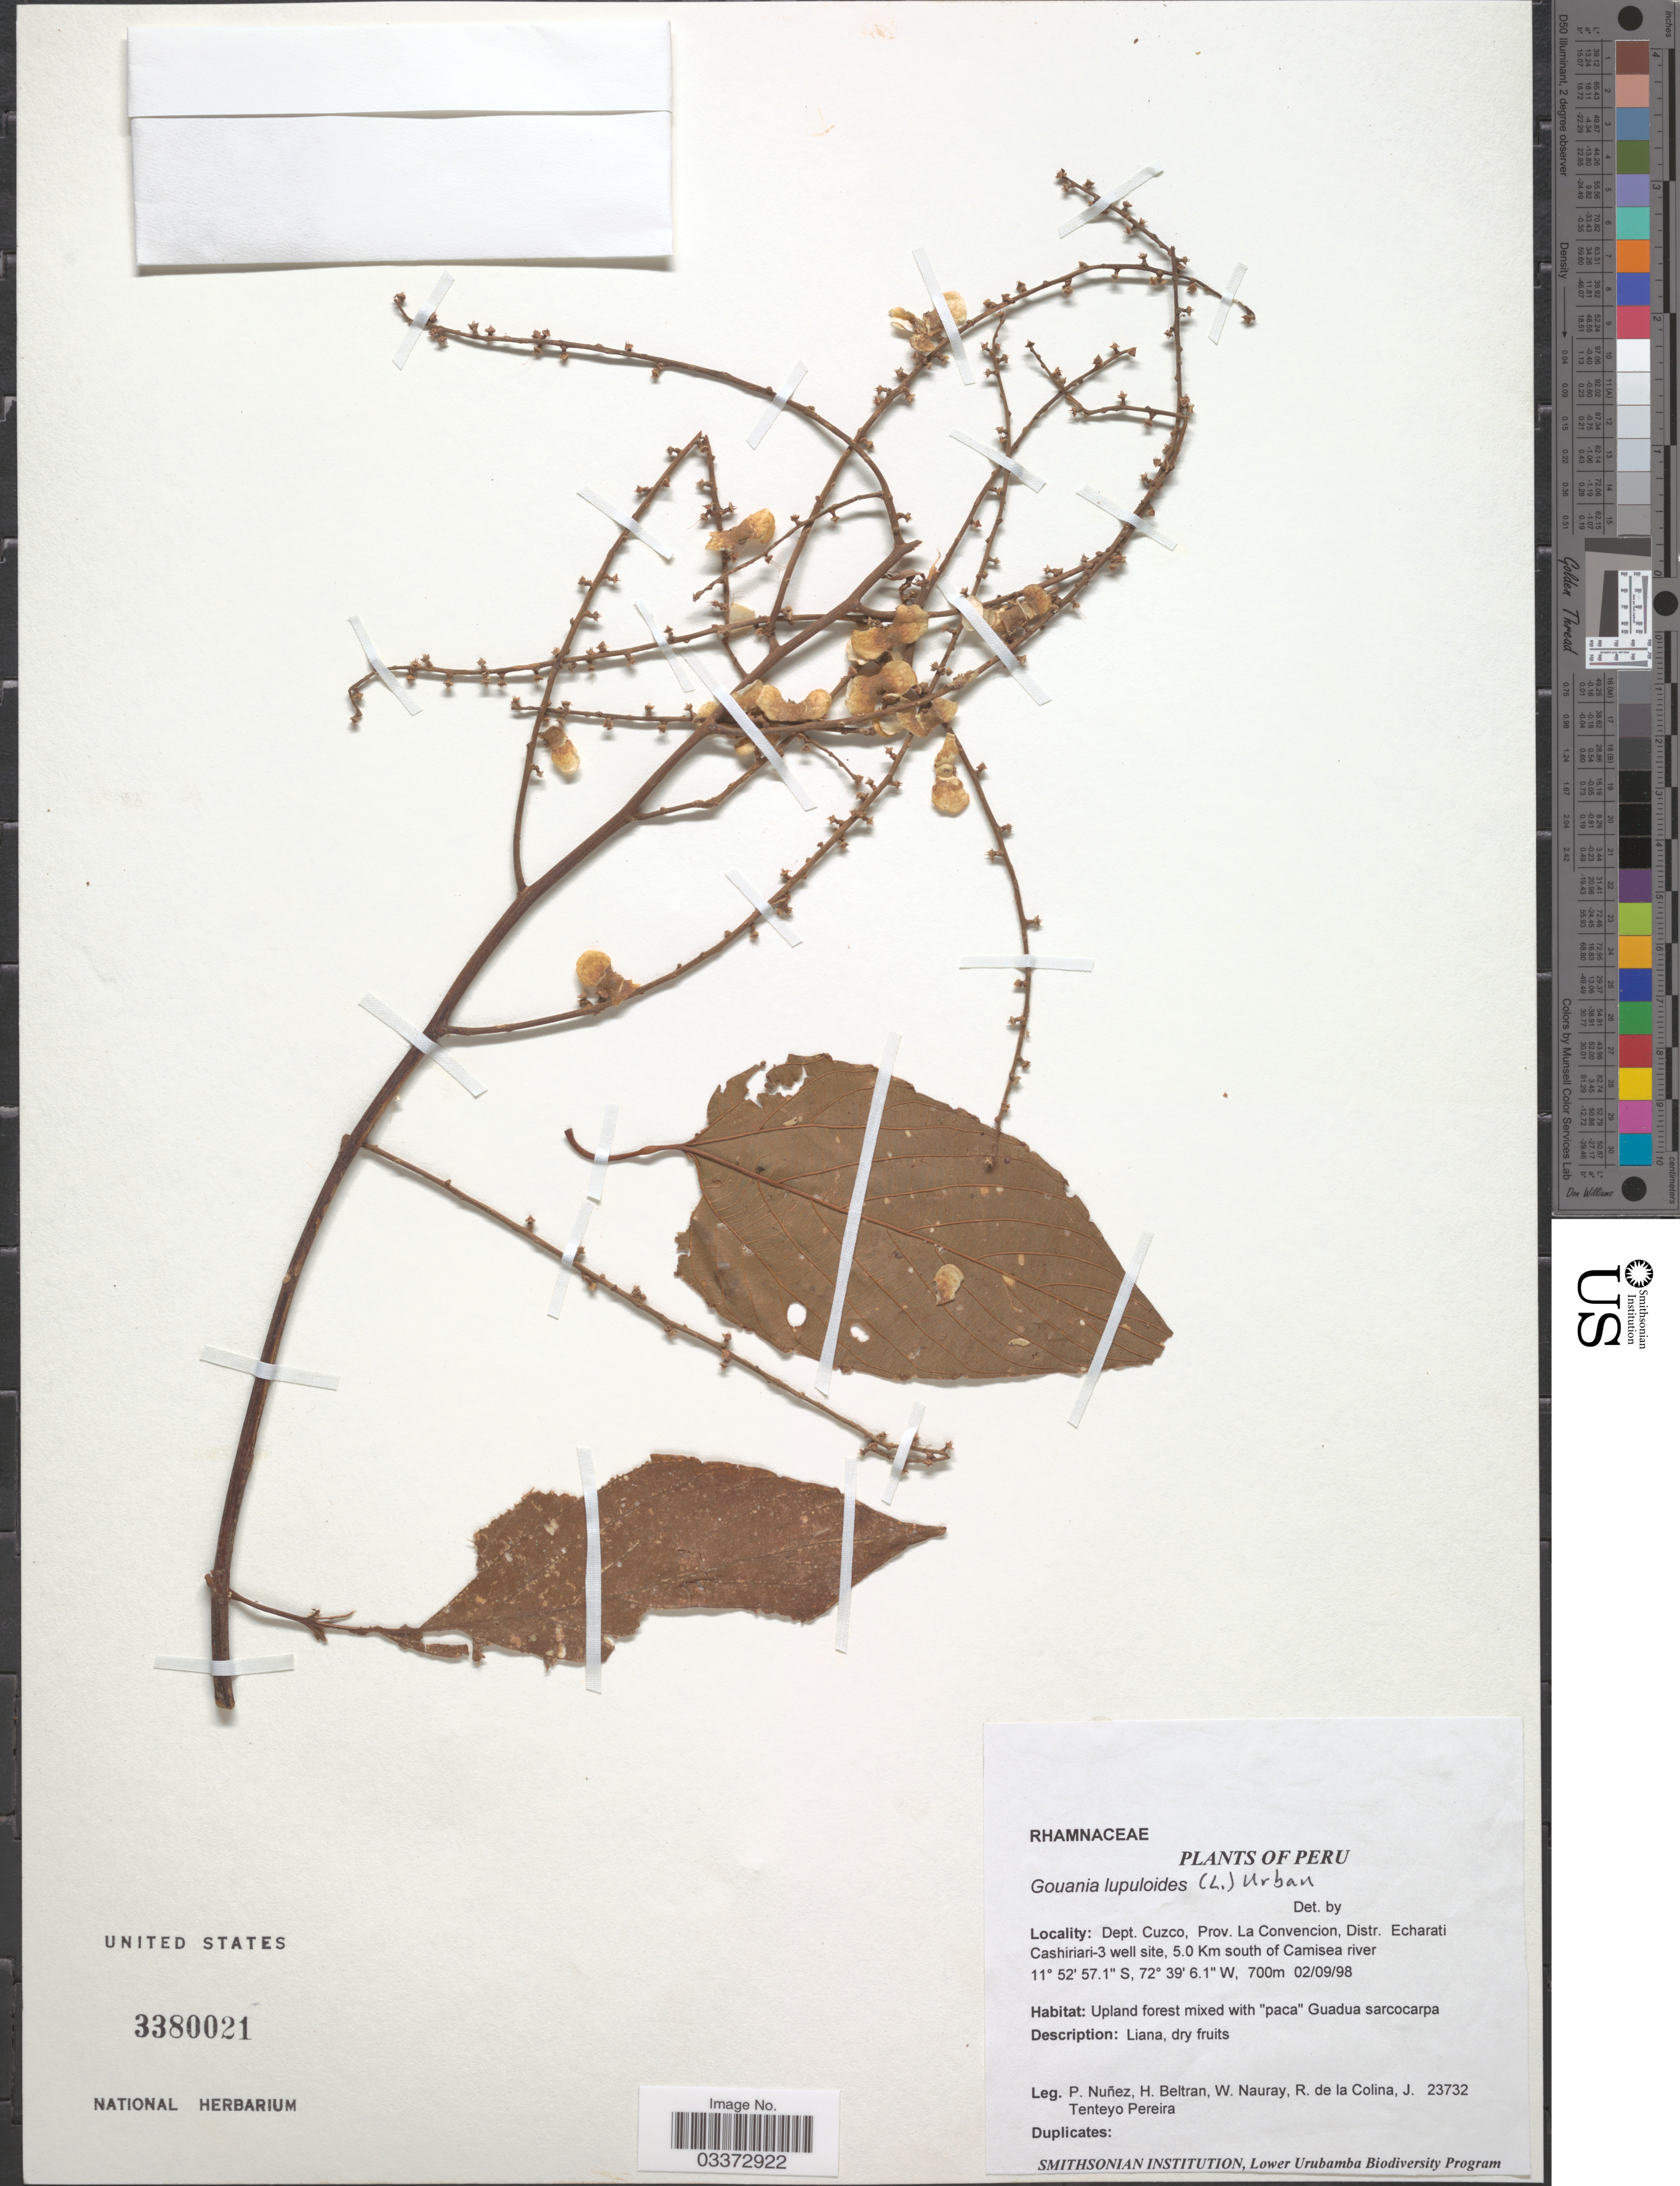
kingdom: Plantae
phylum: Tracheophyta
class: Magnoliopsida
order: Rosales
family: Rhamnaceae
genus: Gouania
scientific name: Gouania lupuloides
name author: (L.) Urb.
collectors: P. Nuñez V., H. Beltran, W. Nauray, R. Colina & J. Tenteyo Pereira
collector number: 23732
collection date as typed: Transcribed d/m/y: 2/9/98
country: Peru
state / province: Cusco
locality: Dept. Cuzco, Prov. La Convencion, Distr. Echarati Cashiriari-3 well site, 5.0 Km south of Camisea river.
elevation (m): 700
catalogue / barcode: US 3380021